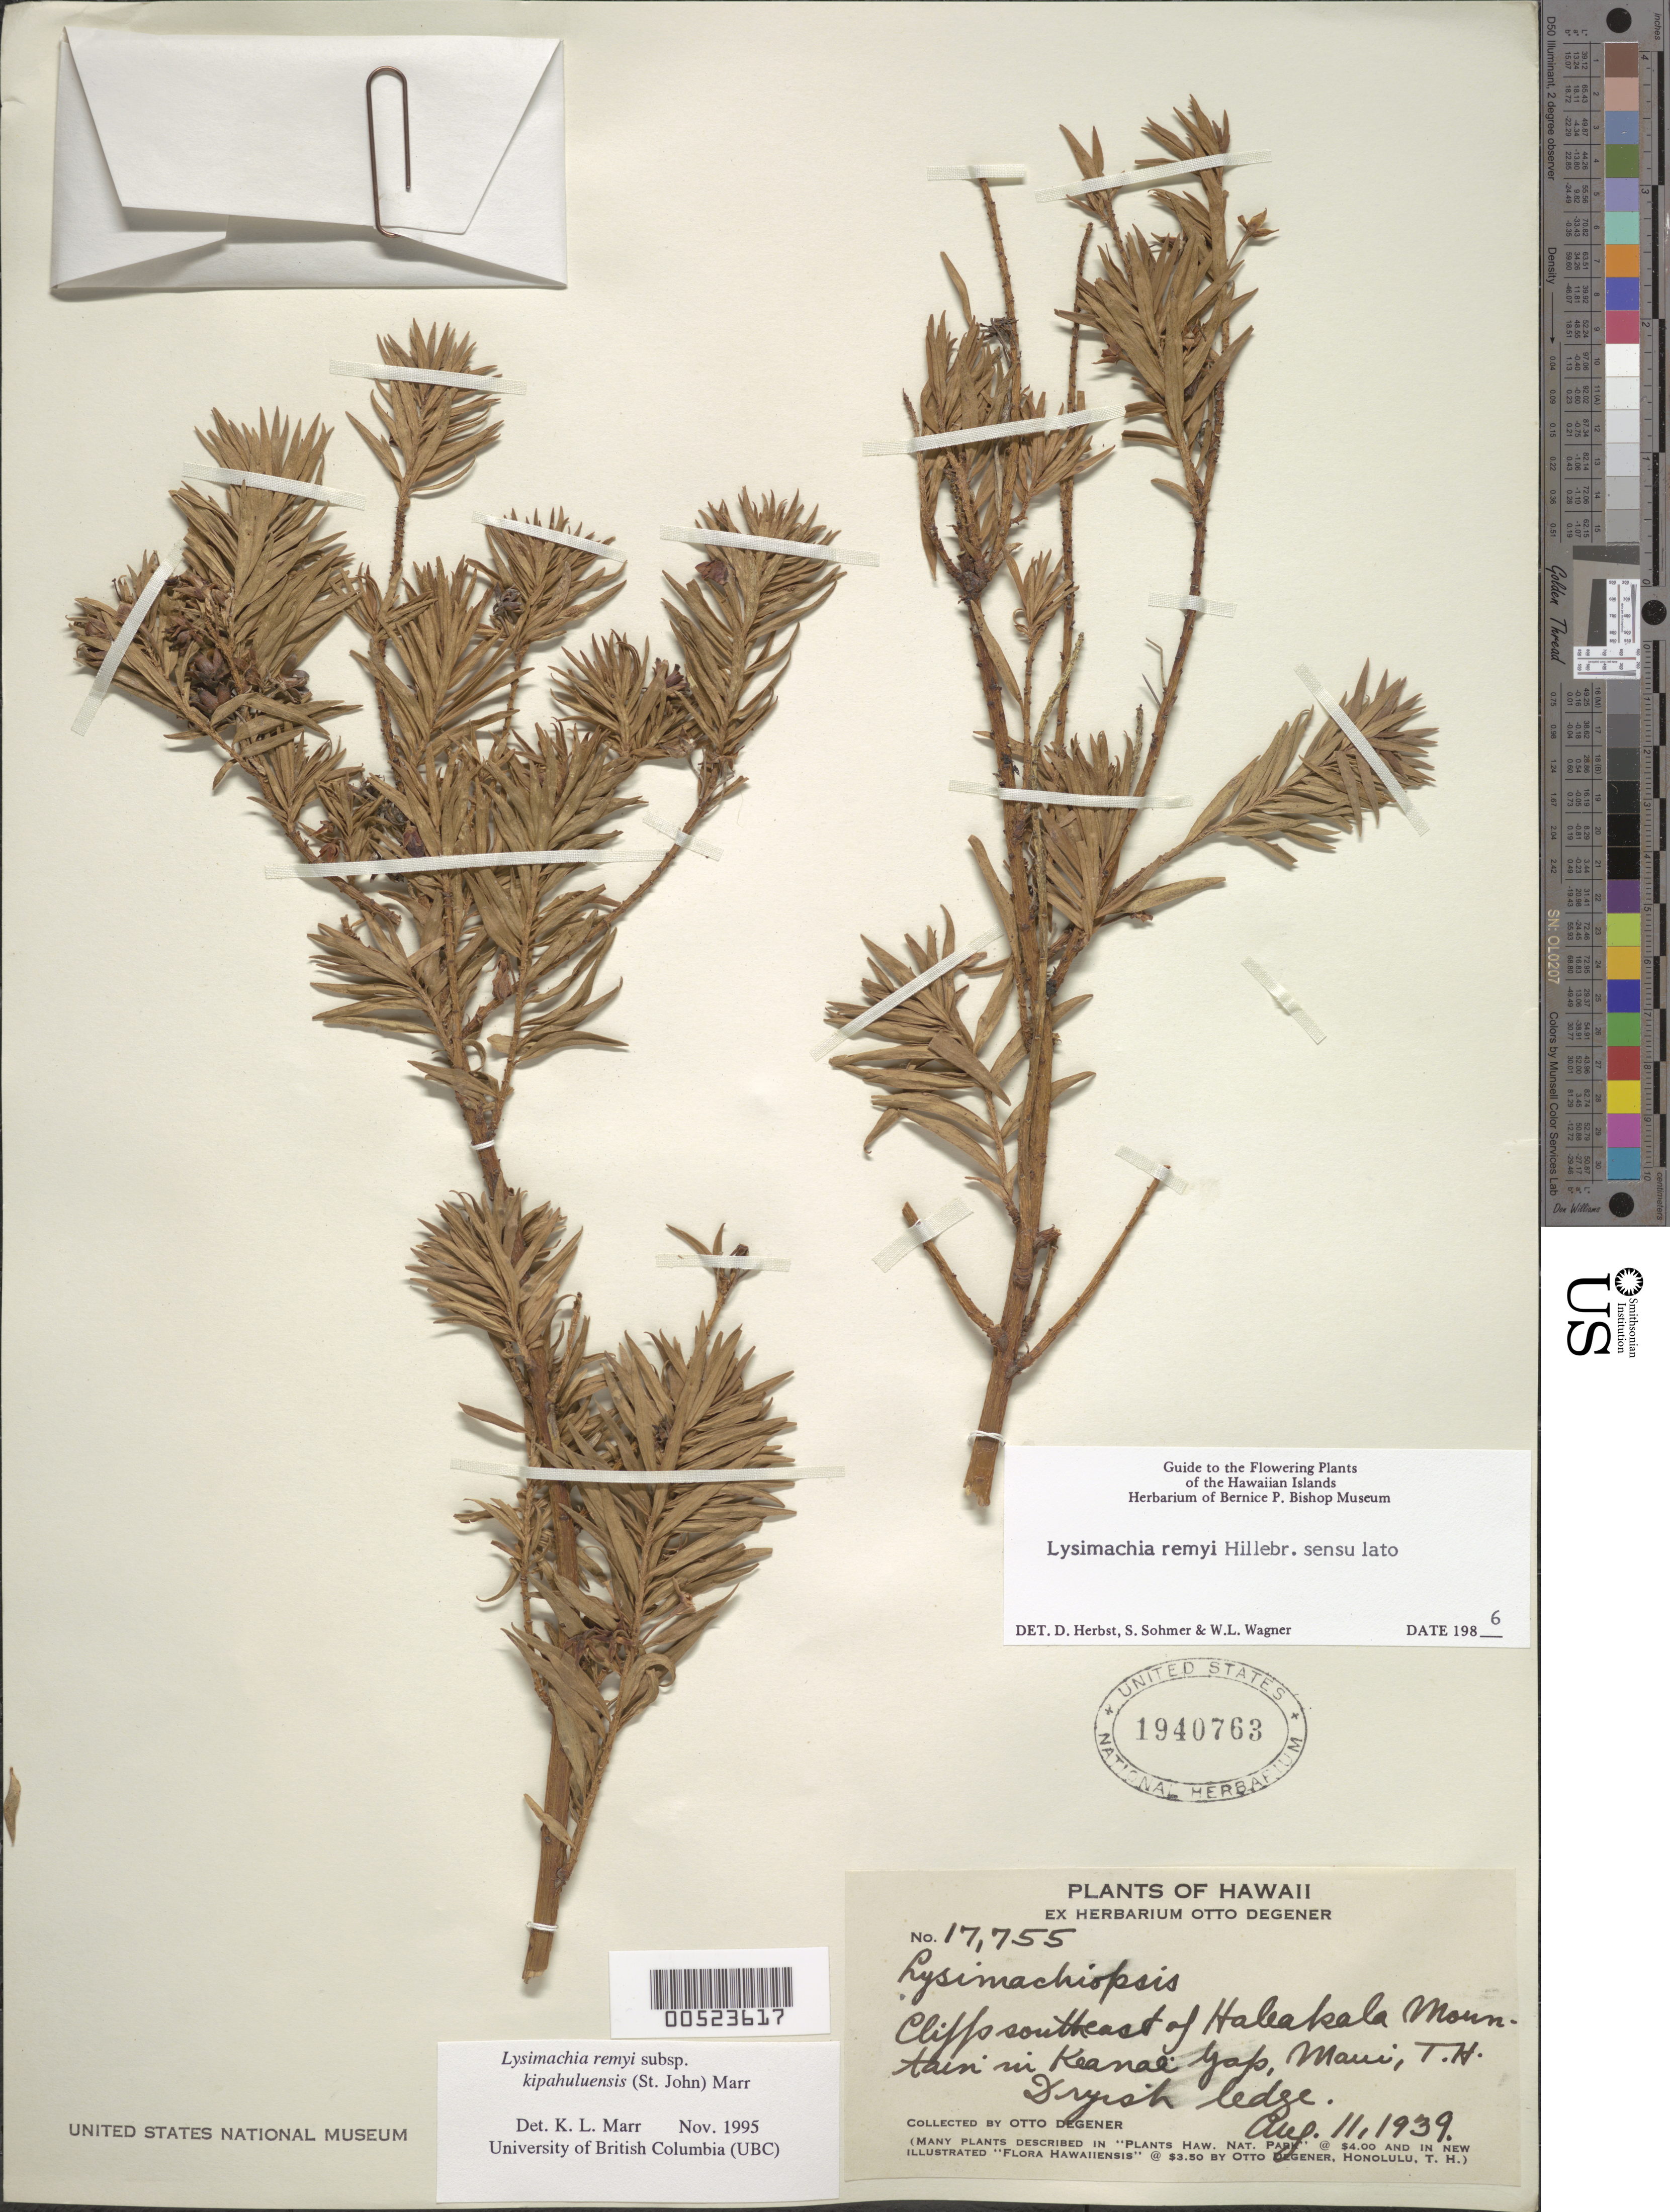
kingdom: Plantae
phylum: Tracheophyta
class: Magnoliopsida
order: Ericales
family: Primulaceae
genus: Lysimachia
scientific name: Lysimachia remyi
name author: Hillebr.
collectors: O. Degener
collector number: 17755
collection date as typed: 11 Aug 1939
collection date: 1939-08-11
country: United States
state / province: Hawaii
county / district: Maui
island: Maui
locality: Cliffs SE of Haleakala Mtn in Keanae Gap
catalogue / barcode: US 1940763